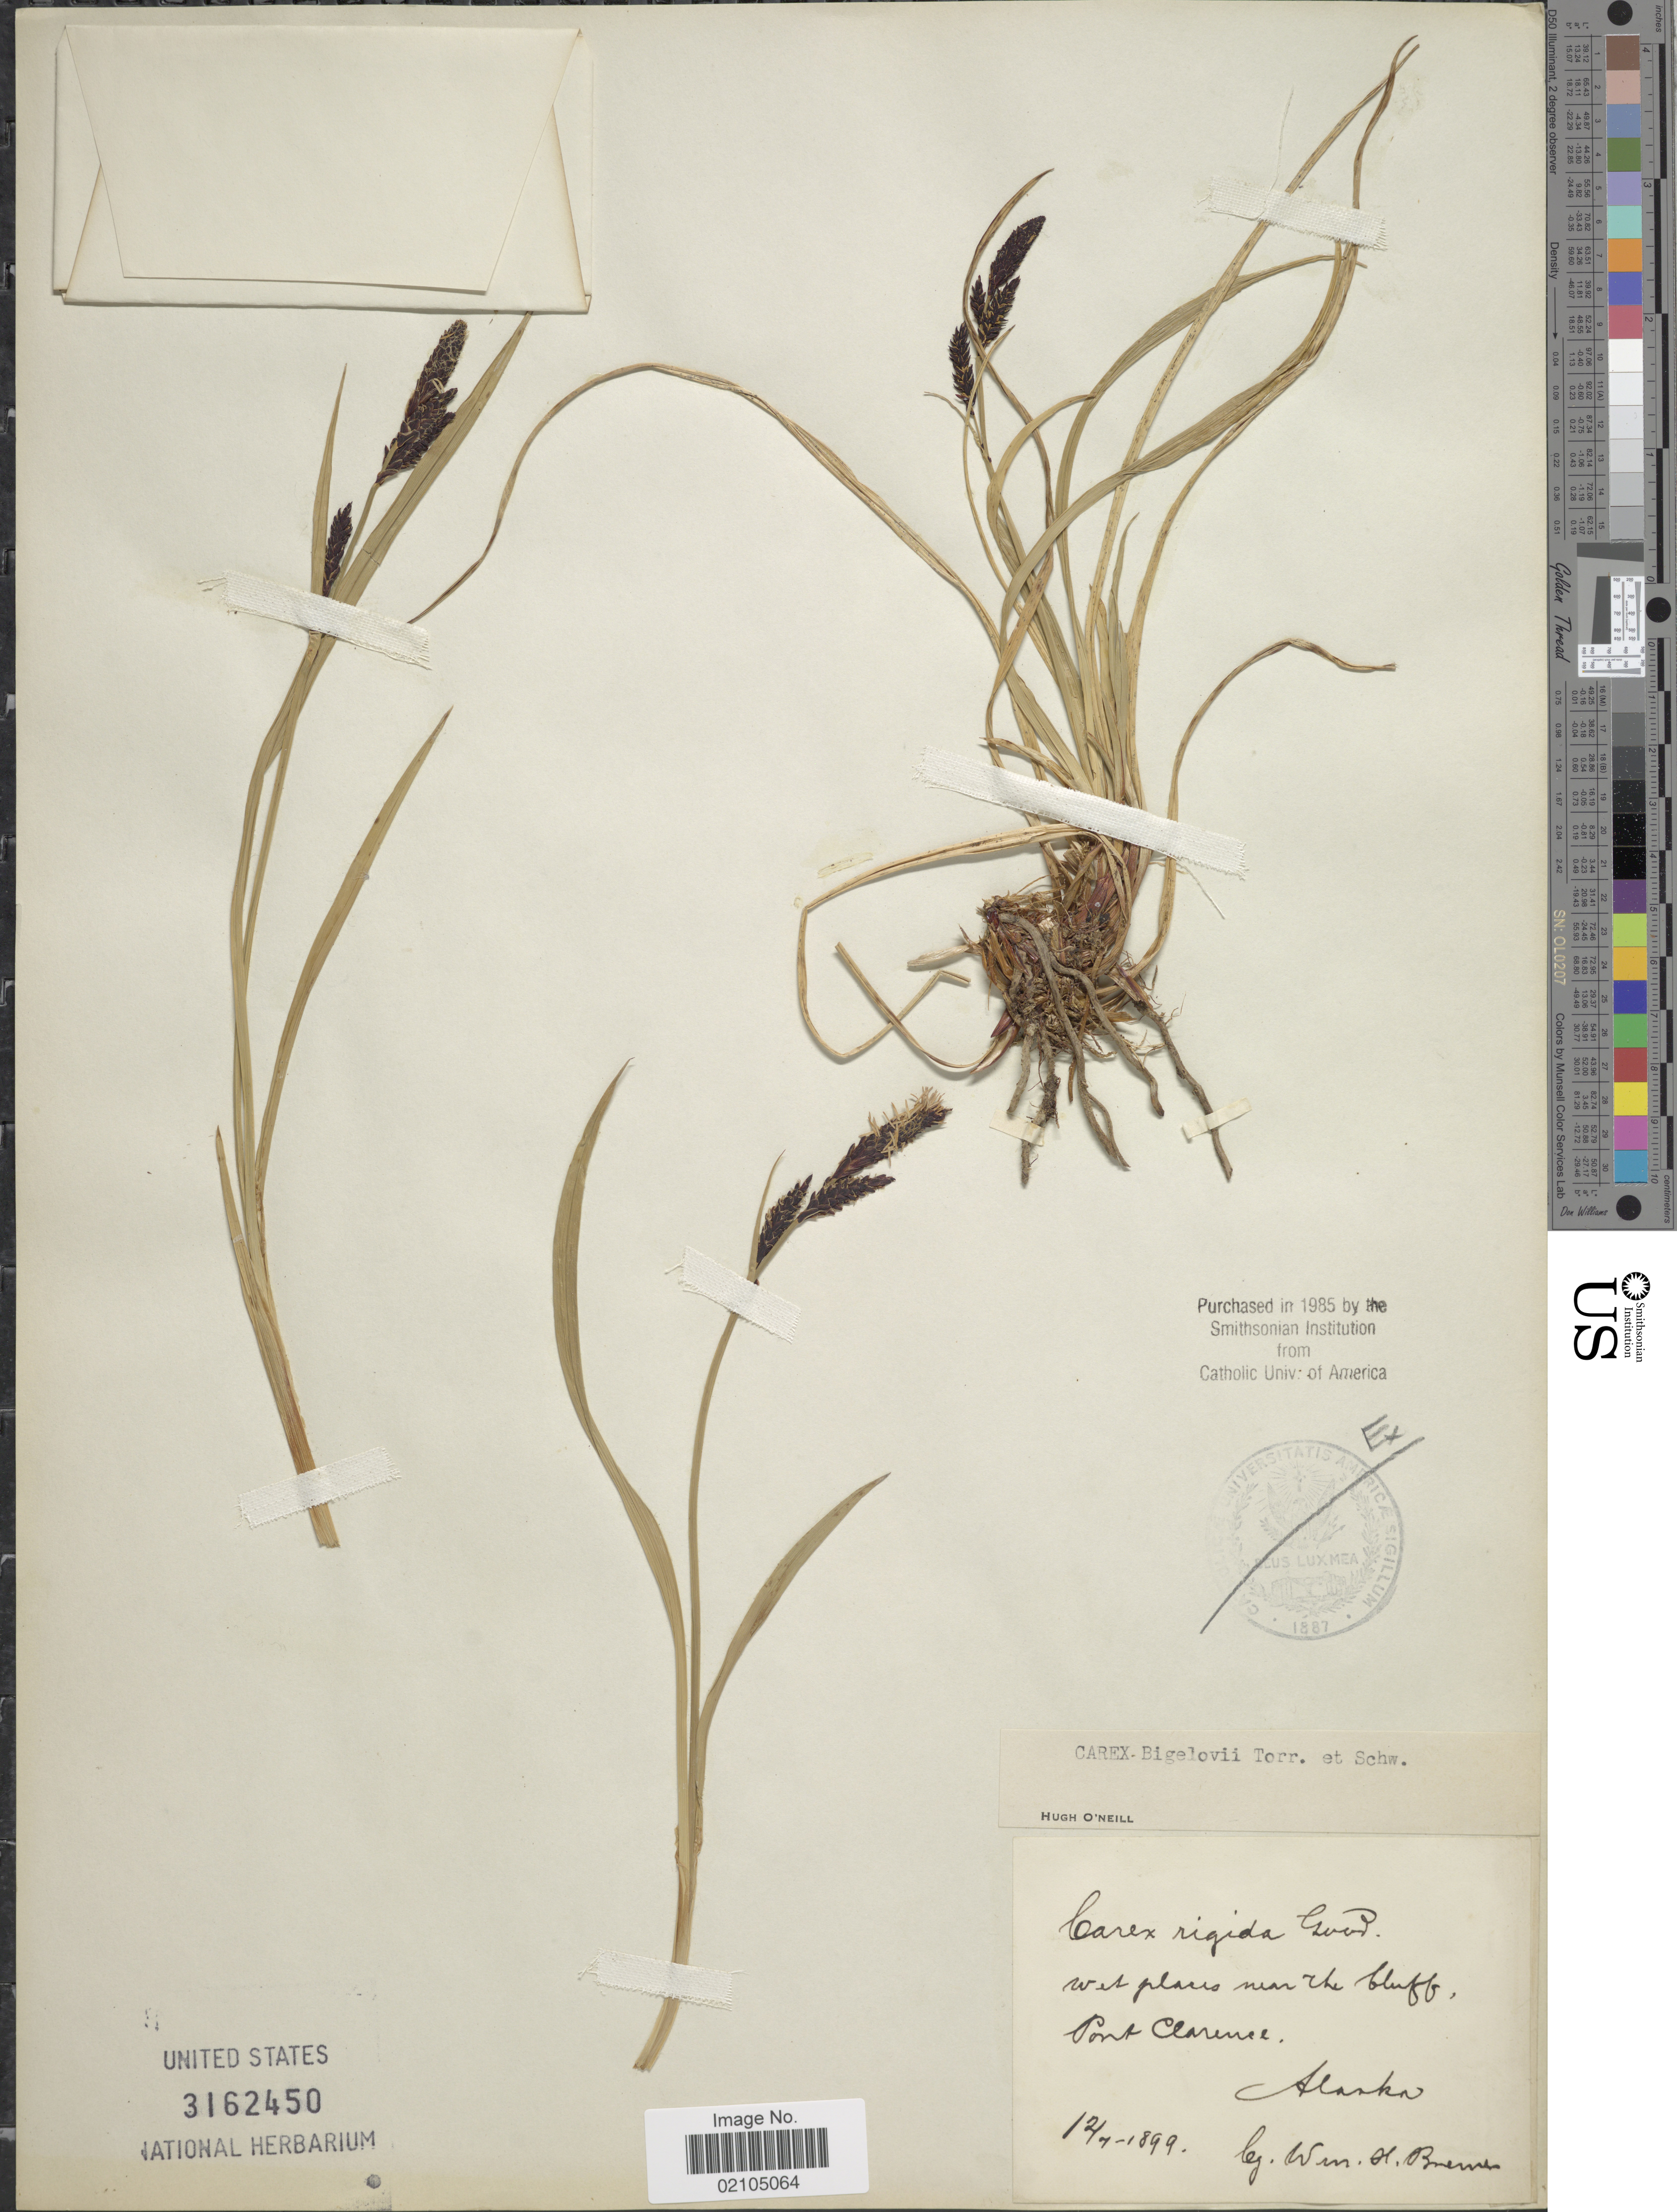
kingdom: Plantae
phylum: Tracheophyta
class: Liliopsida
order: Poales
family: Cyperaceae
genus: Carex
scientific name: Carex bigelowii subsp. lugens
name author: (Holm) T.V. Egorova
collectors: W. H. Brewer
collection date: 1899-12-07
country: United States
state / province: Alaska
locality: Wet places near the bluff, Pont Clarence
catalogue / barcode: US 3162450